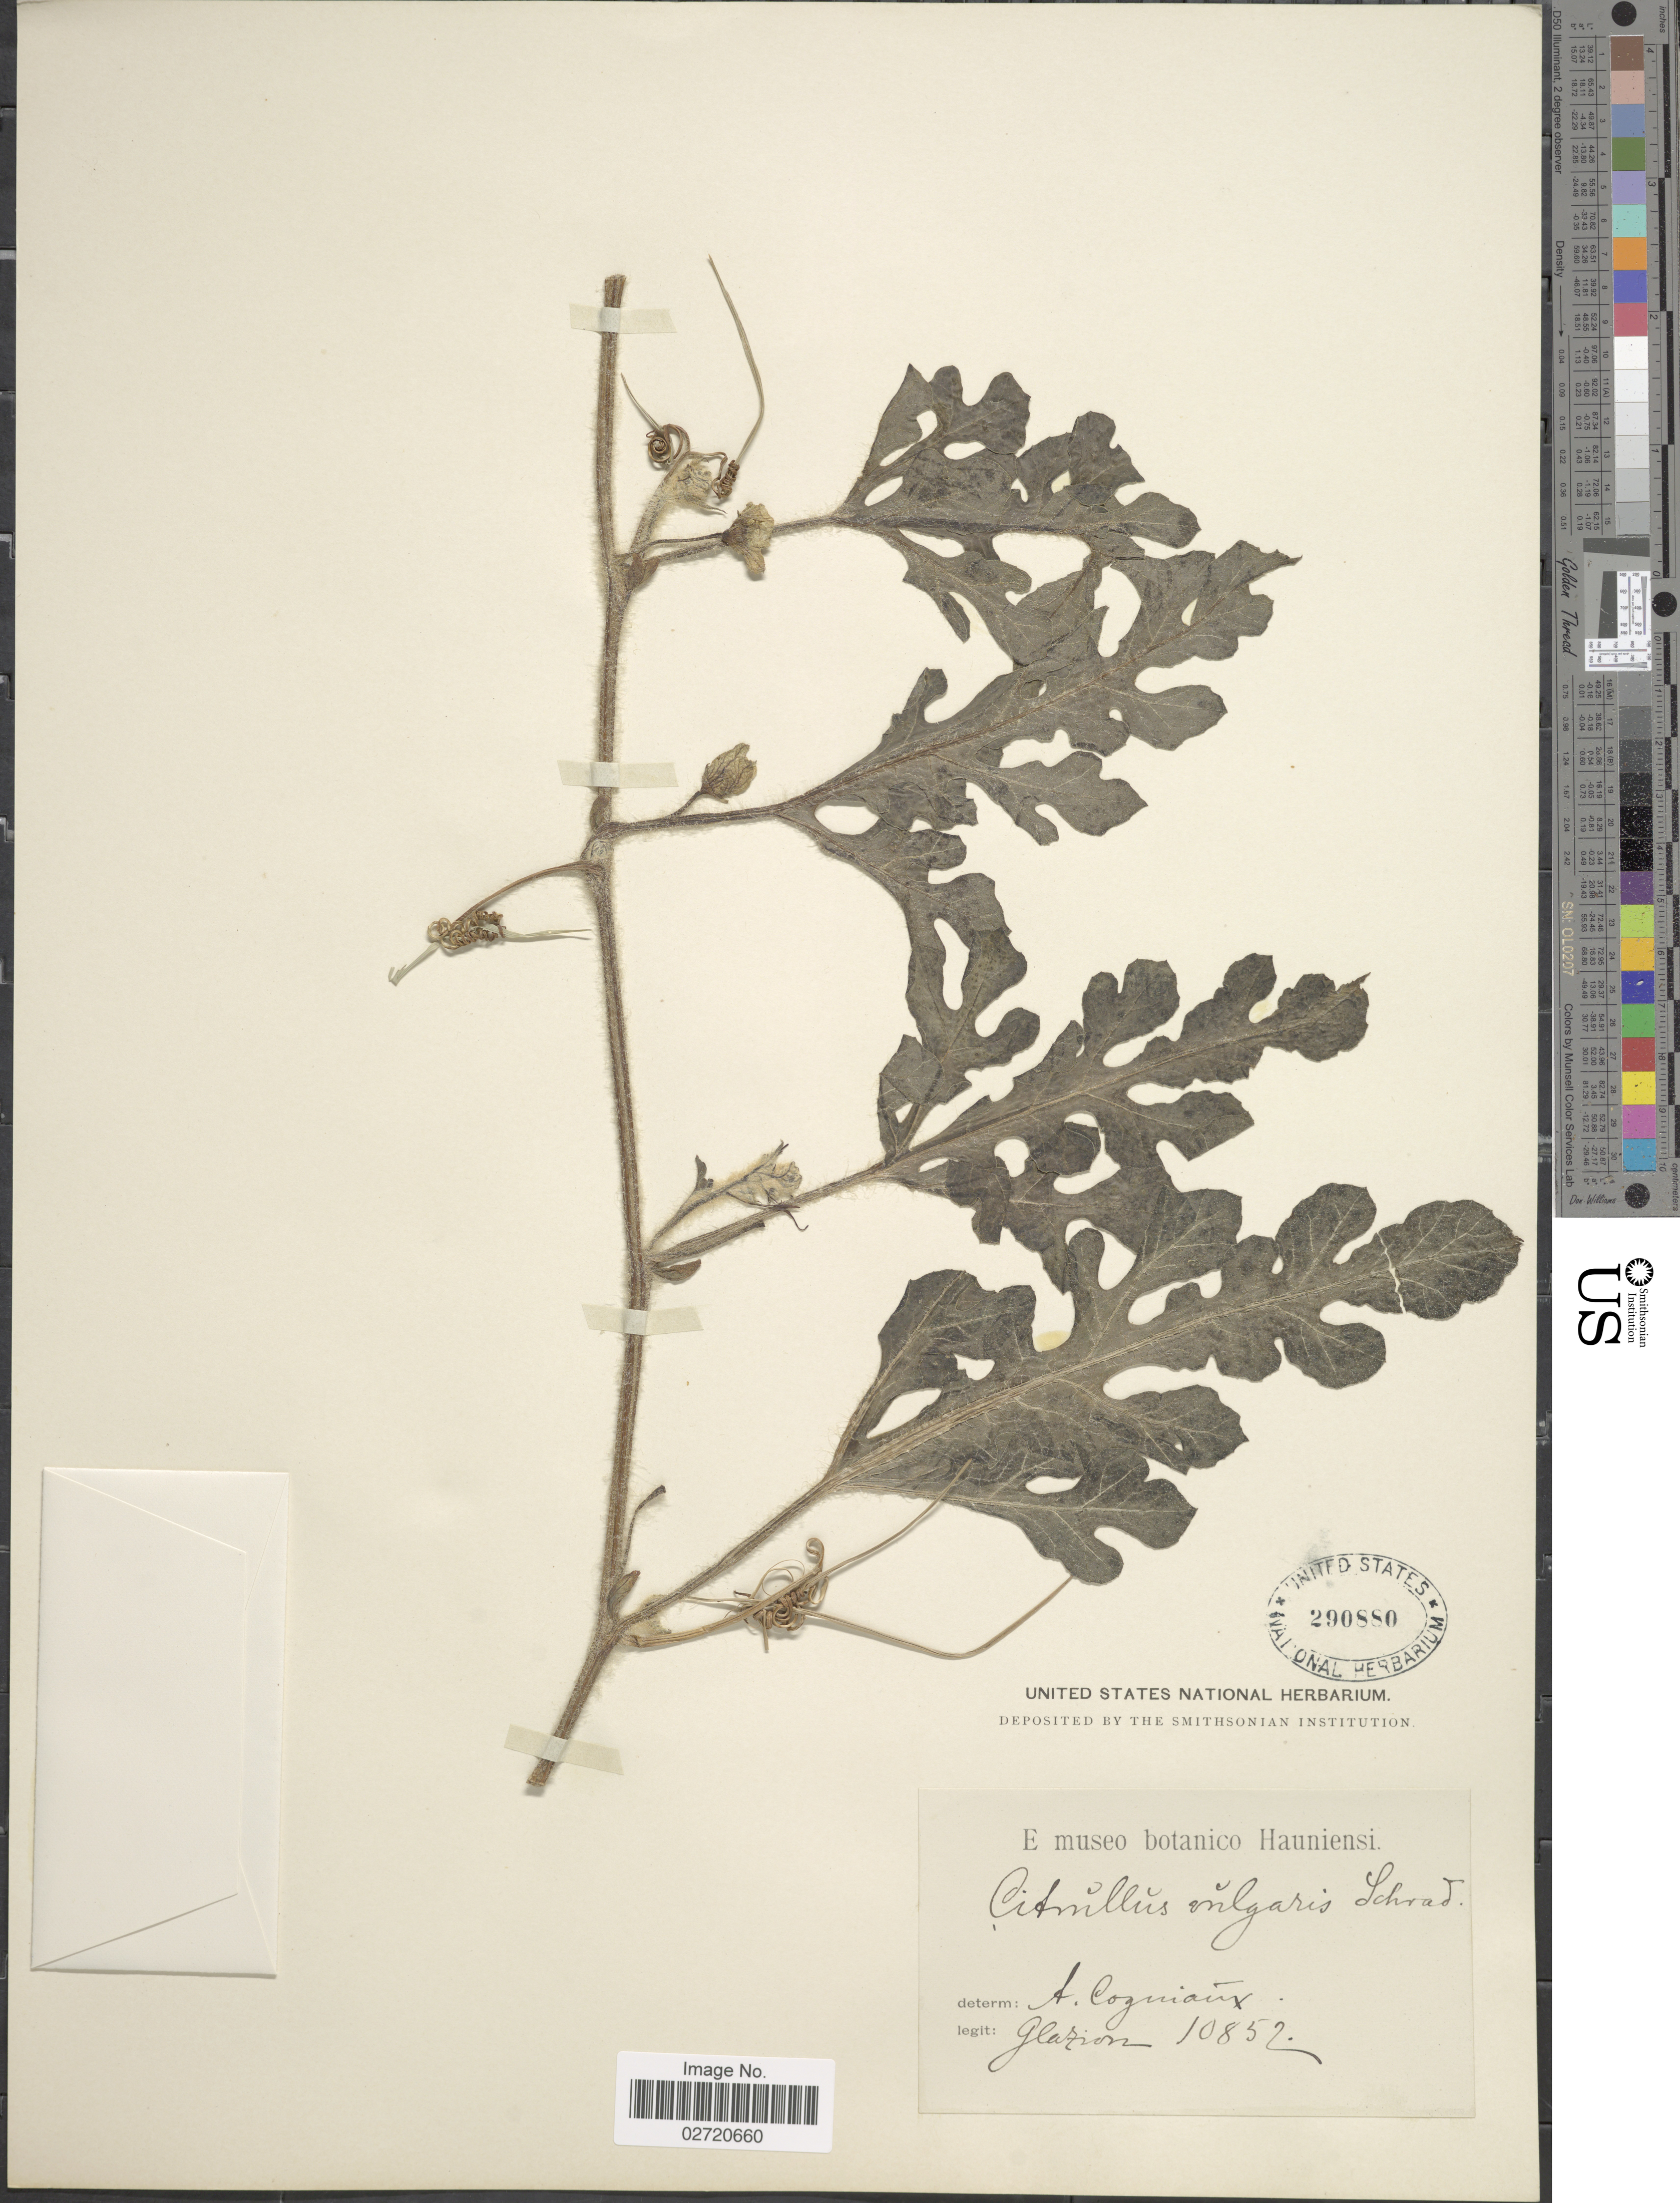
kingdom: Plantae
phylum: Tracheophyta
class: Magnoliopsida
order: Cucurbitales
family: Cucurbitaceae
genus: Citrullus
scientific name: Citrullus vulgaris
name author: Schrad.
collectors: Glaziou, --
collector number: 10852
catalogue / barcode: US 290880